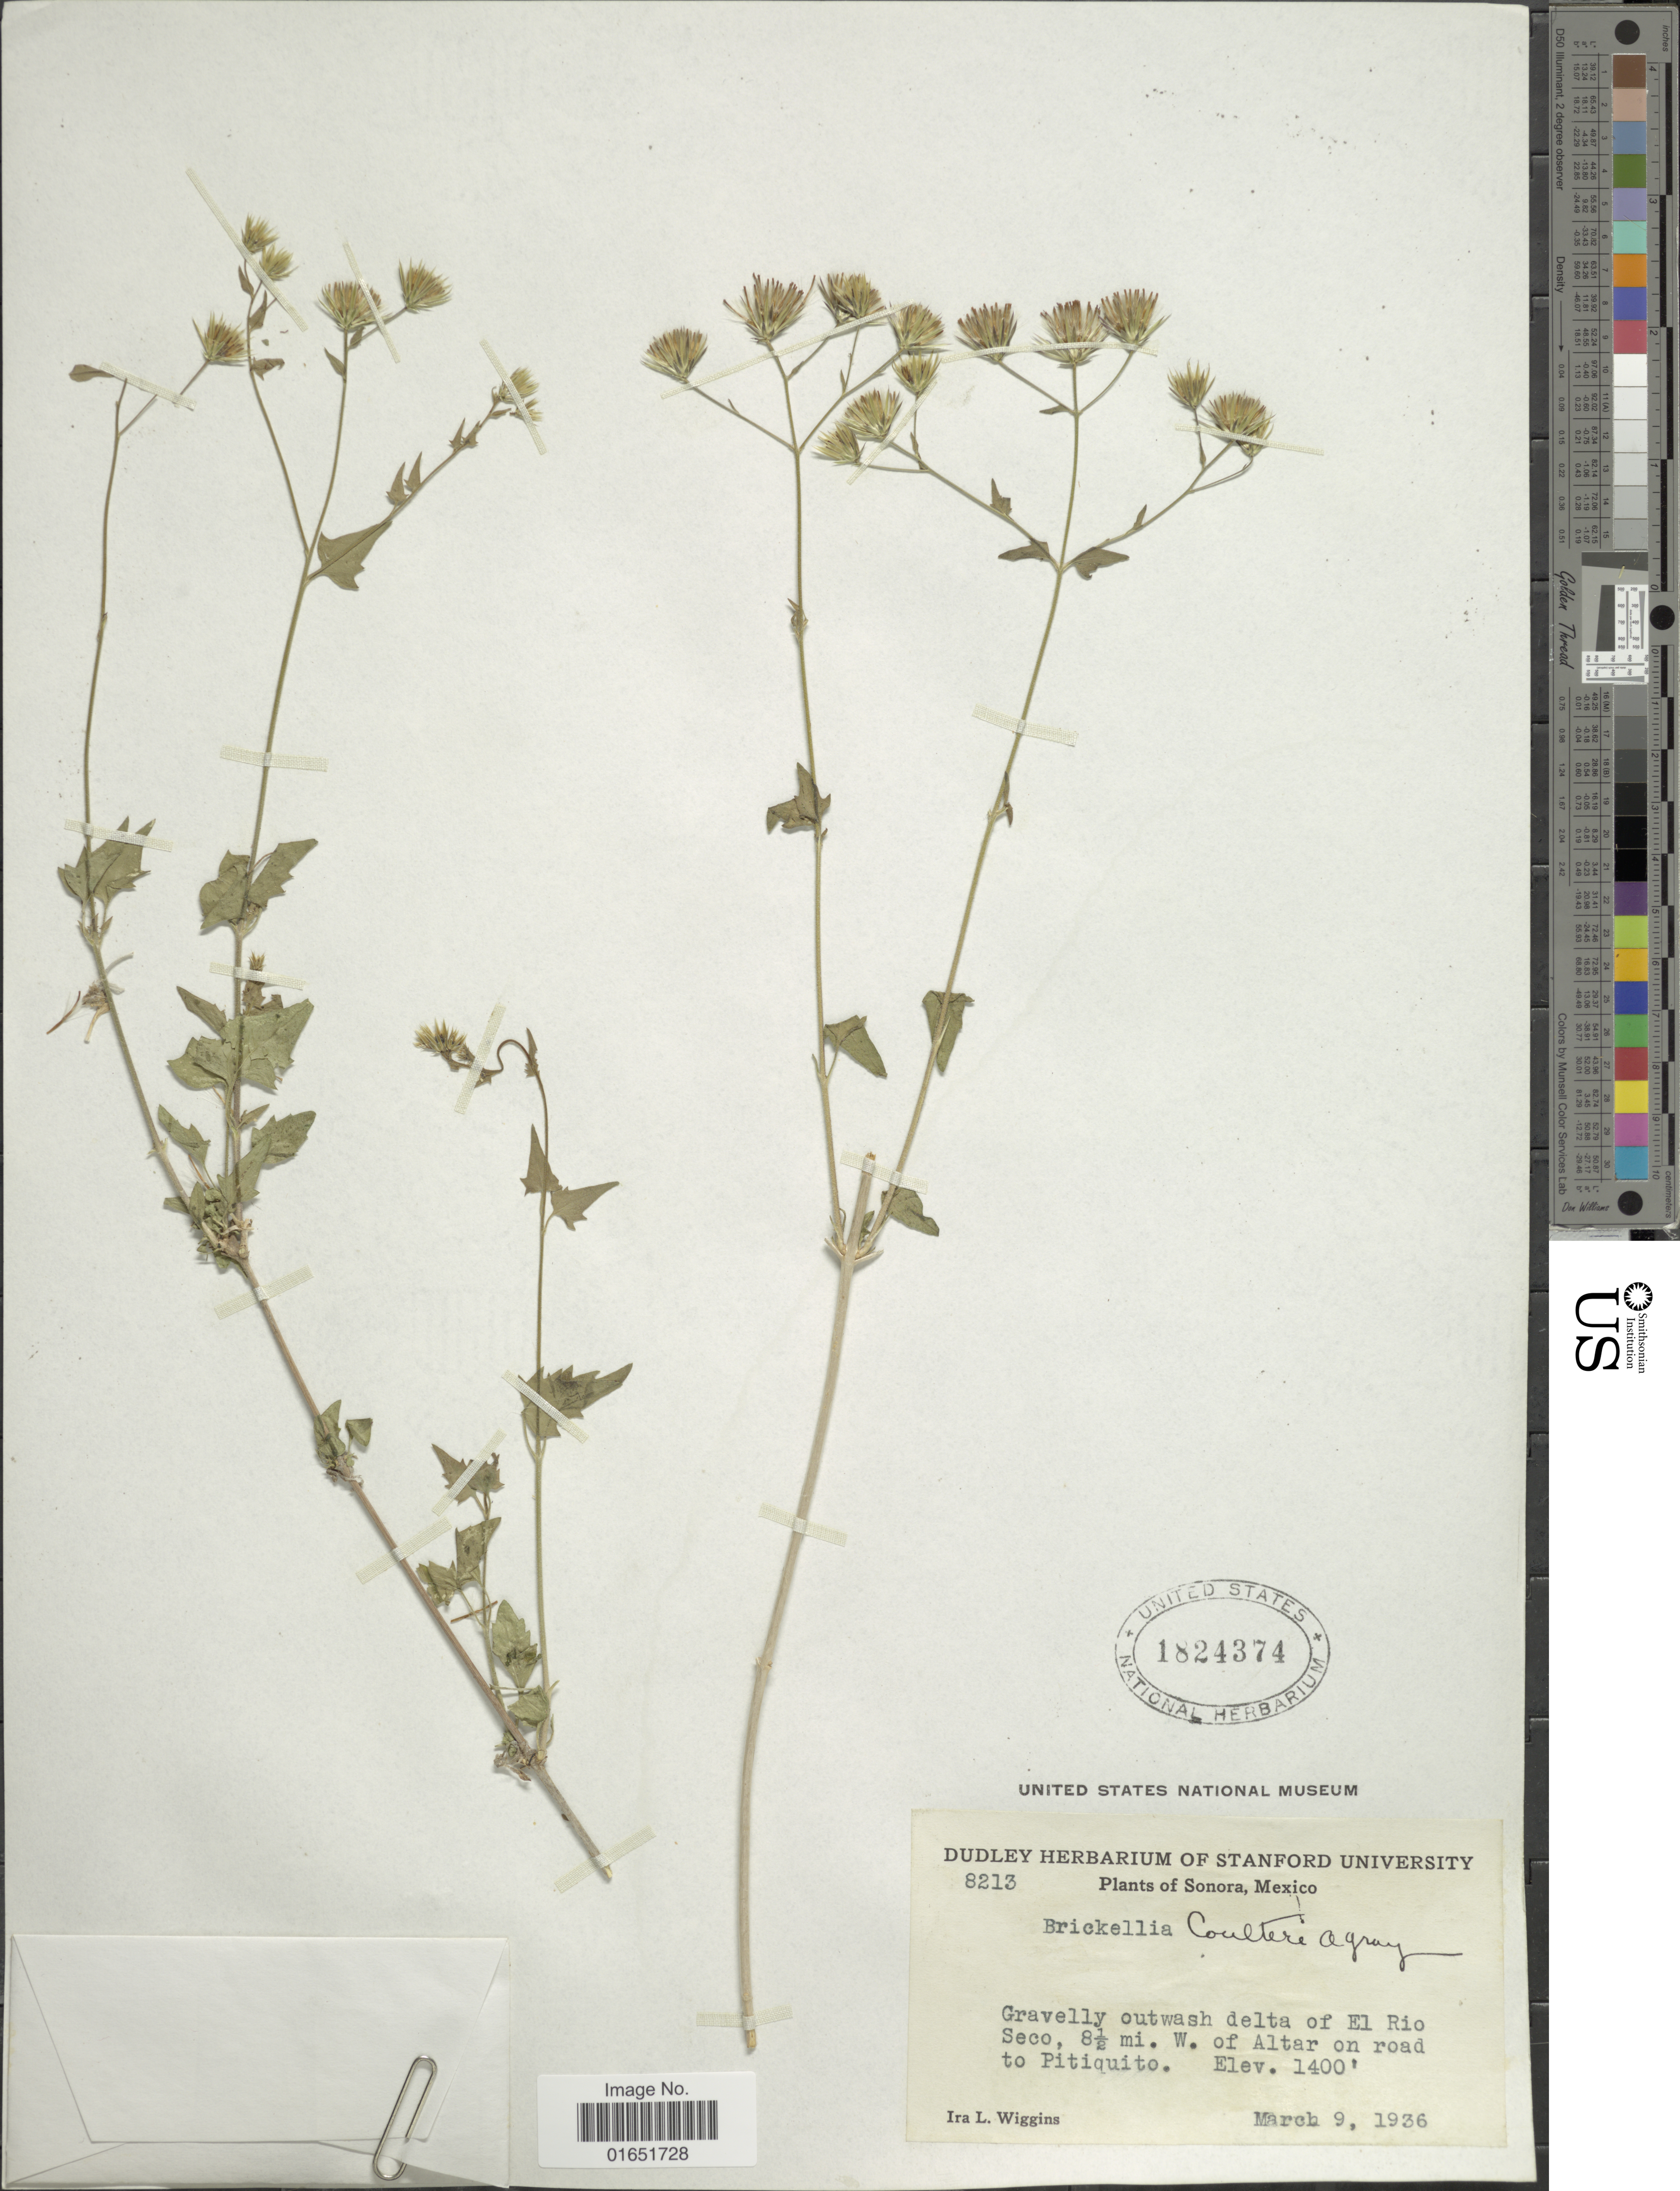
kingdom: Plantae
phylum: Tracheophyta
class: Magnoliopsida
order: Asterales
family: Asteraceae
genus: Brickellia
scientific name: Brickellia coulteri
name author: A. Gray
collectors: I. L. Wiggins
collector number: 8213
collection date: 1936-03-09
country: Mexico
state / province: Sonora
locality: Gravelly outwash delta of El Rio Seco, 8½ mi. W. of Altar on road to Pitiquito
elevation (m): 427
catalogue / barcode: US 1824374